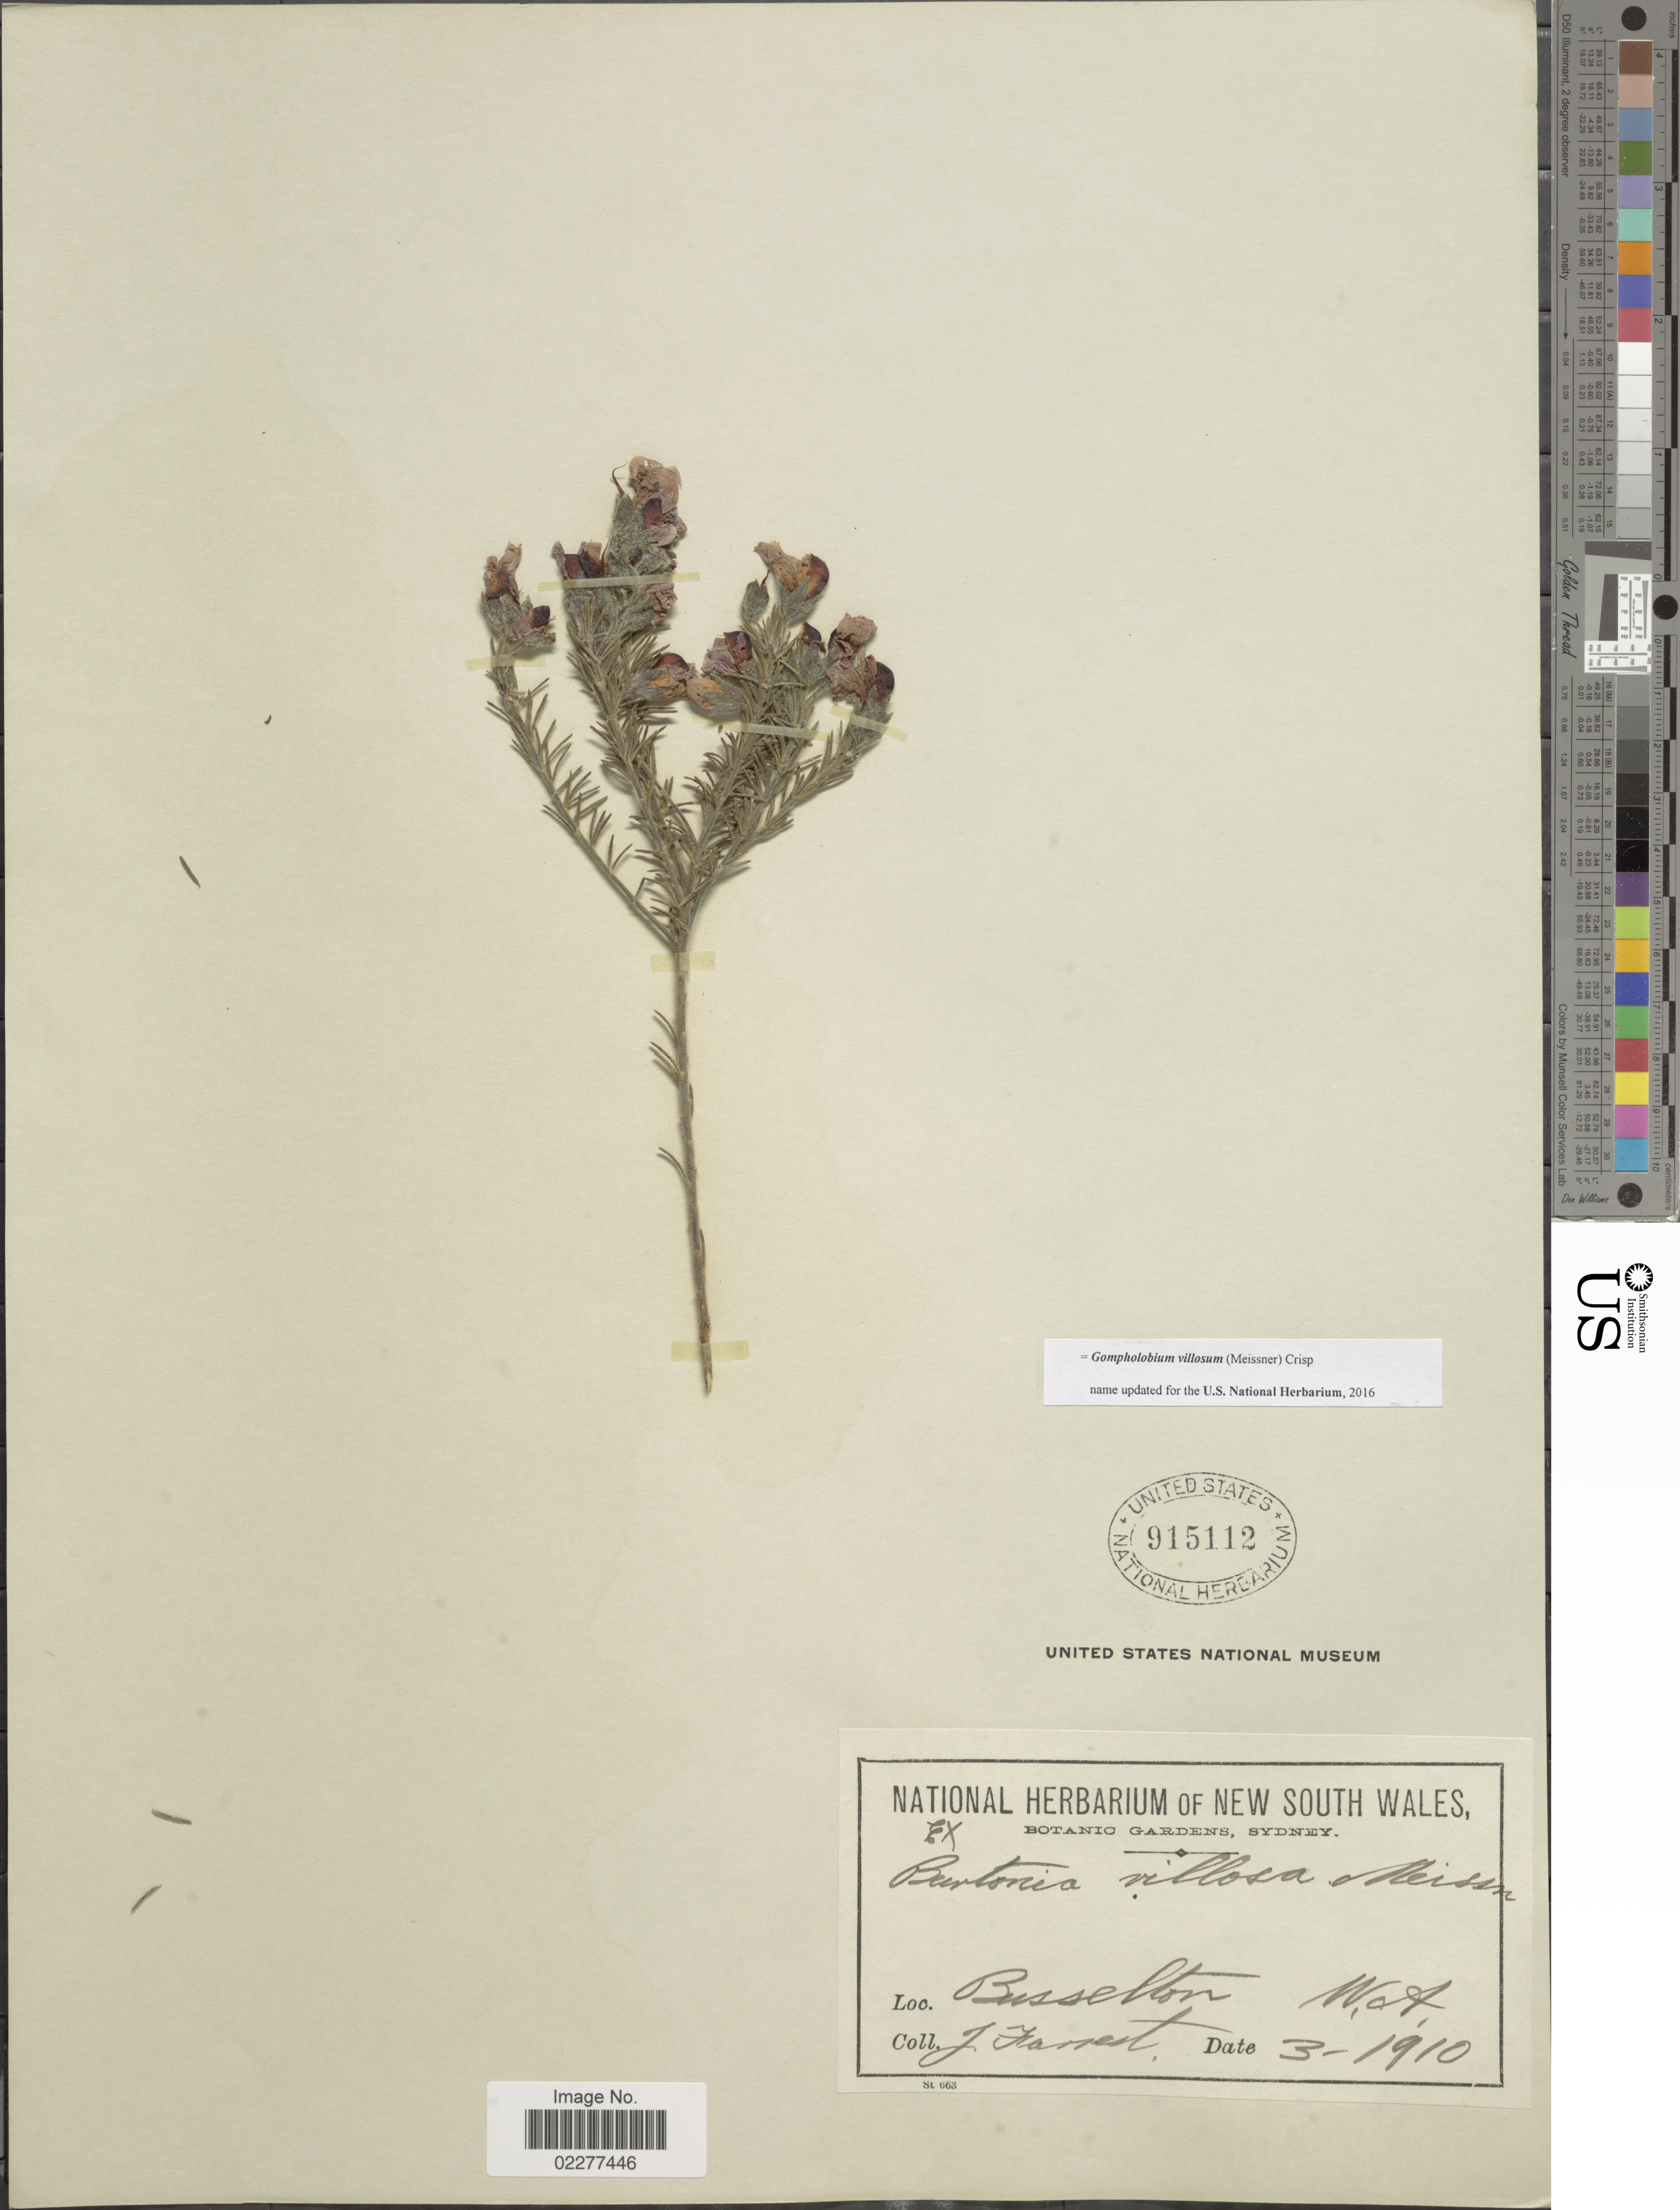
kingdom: Plantae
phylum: Tracheophyta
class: Magnoliopsida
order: Fabales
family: Fabaceae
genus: Gompholobium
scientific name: Gompholobium villosum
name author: (Meisn.) Crisp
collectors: J. Forrest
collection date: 1910-03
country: Australia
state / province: Western Australia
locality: Busselton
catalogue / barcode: US 915112